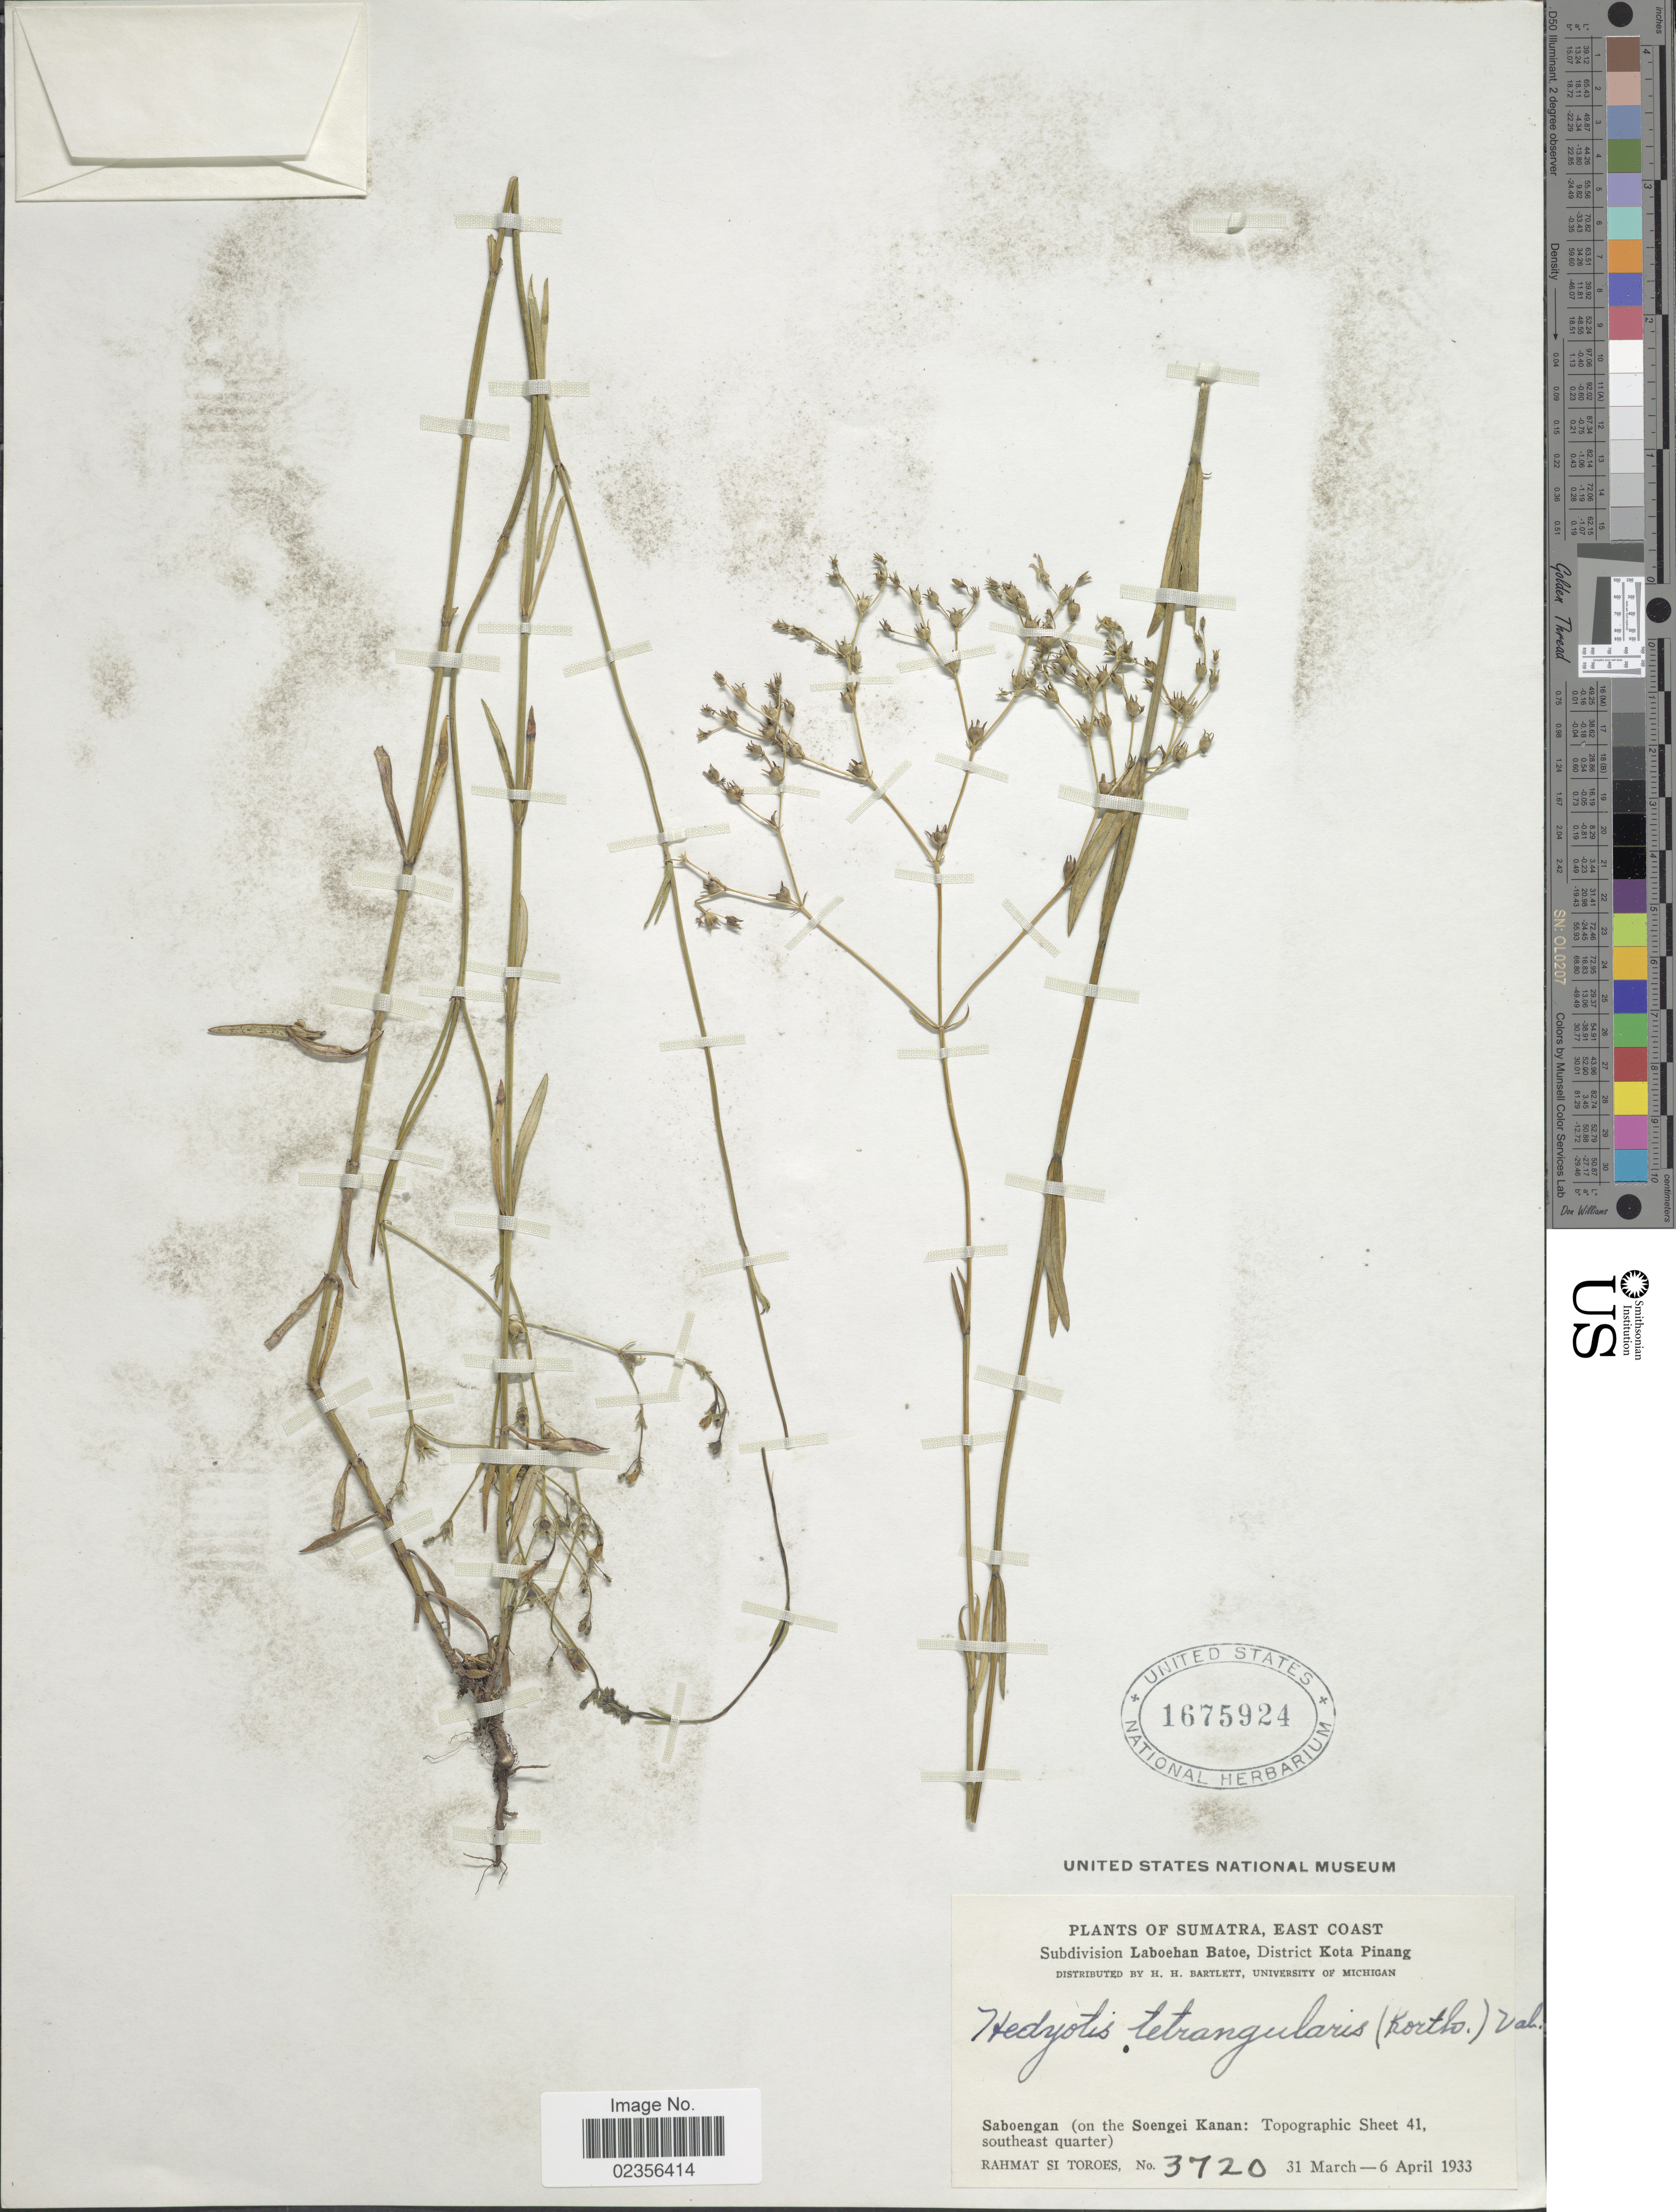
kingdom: Plantae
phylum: Tracheophyta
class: Magnoliopsida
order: Gentianales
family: Rubiaceae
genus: Hedyotis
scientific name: Hedyotis tetrangularis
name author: (Korth.) Walp.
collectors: Rahmat Si Boeea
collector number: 3720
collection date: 1933-03-31/1933-04-06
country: Indonesia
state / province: Sumatra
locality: Sumatra, East Coast, Laboehan Batoe, District Kota Pinang, Saboengan (on the Soengei Kanan: Topographic Sheet 41, southeast quarter)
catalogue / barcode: US 1675924